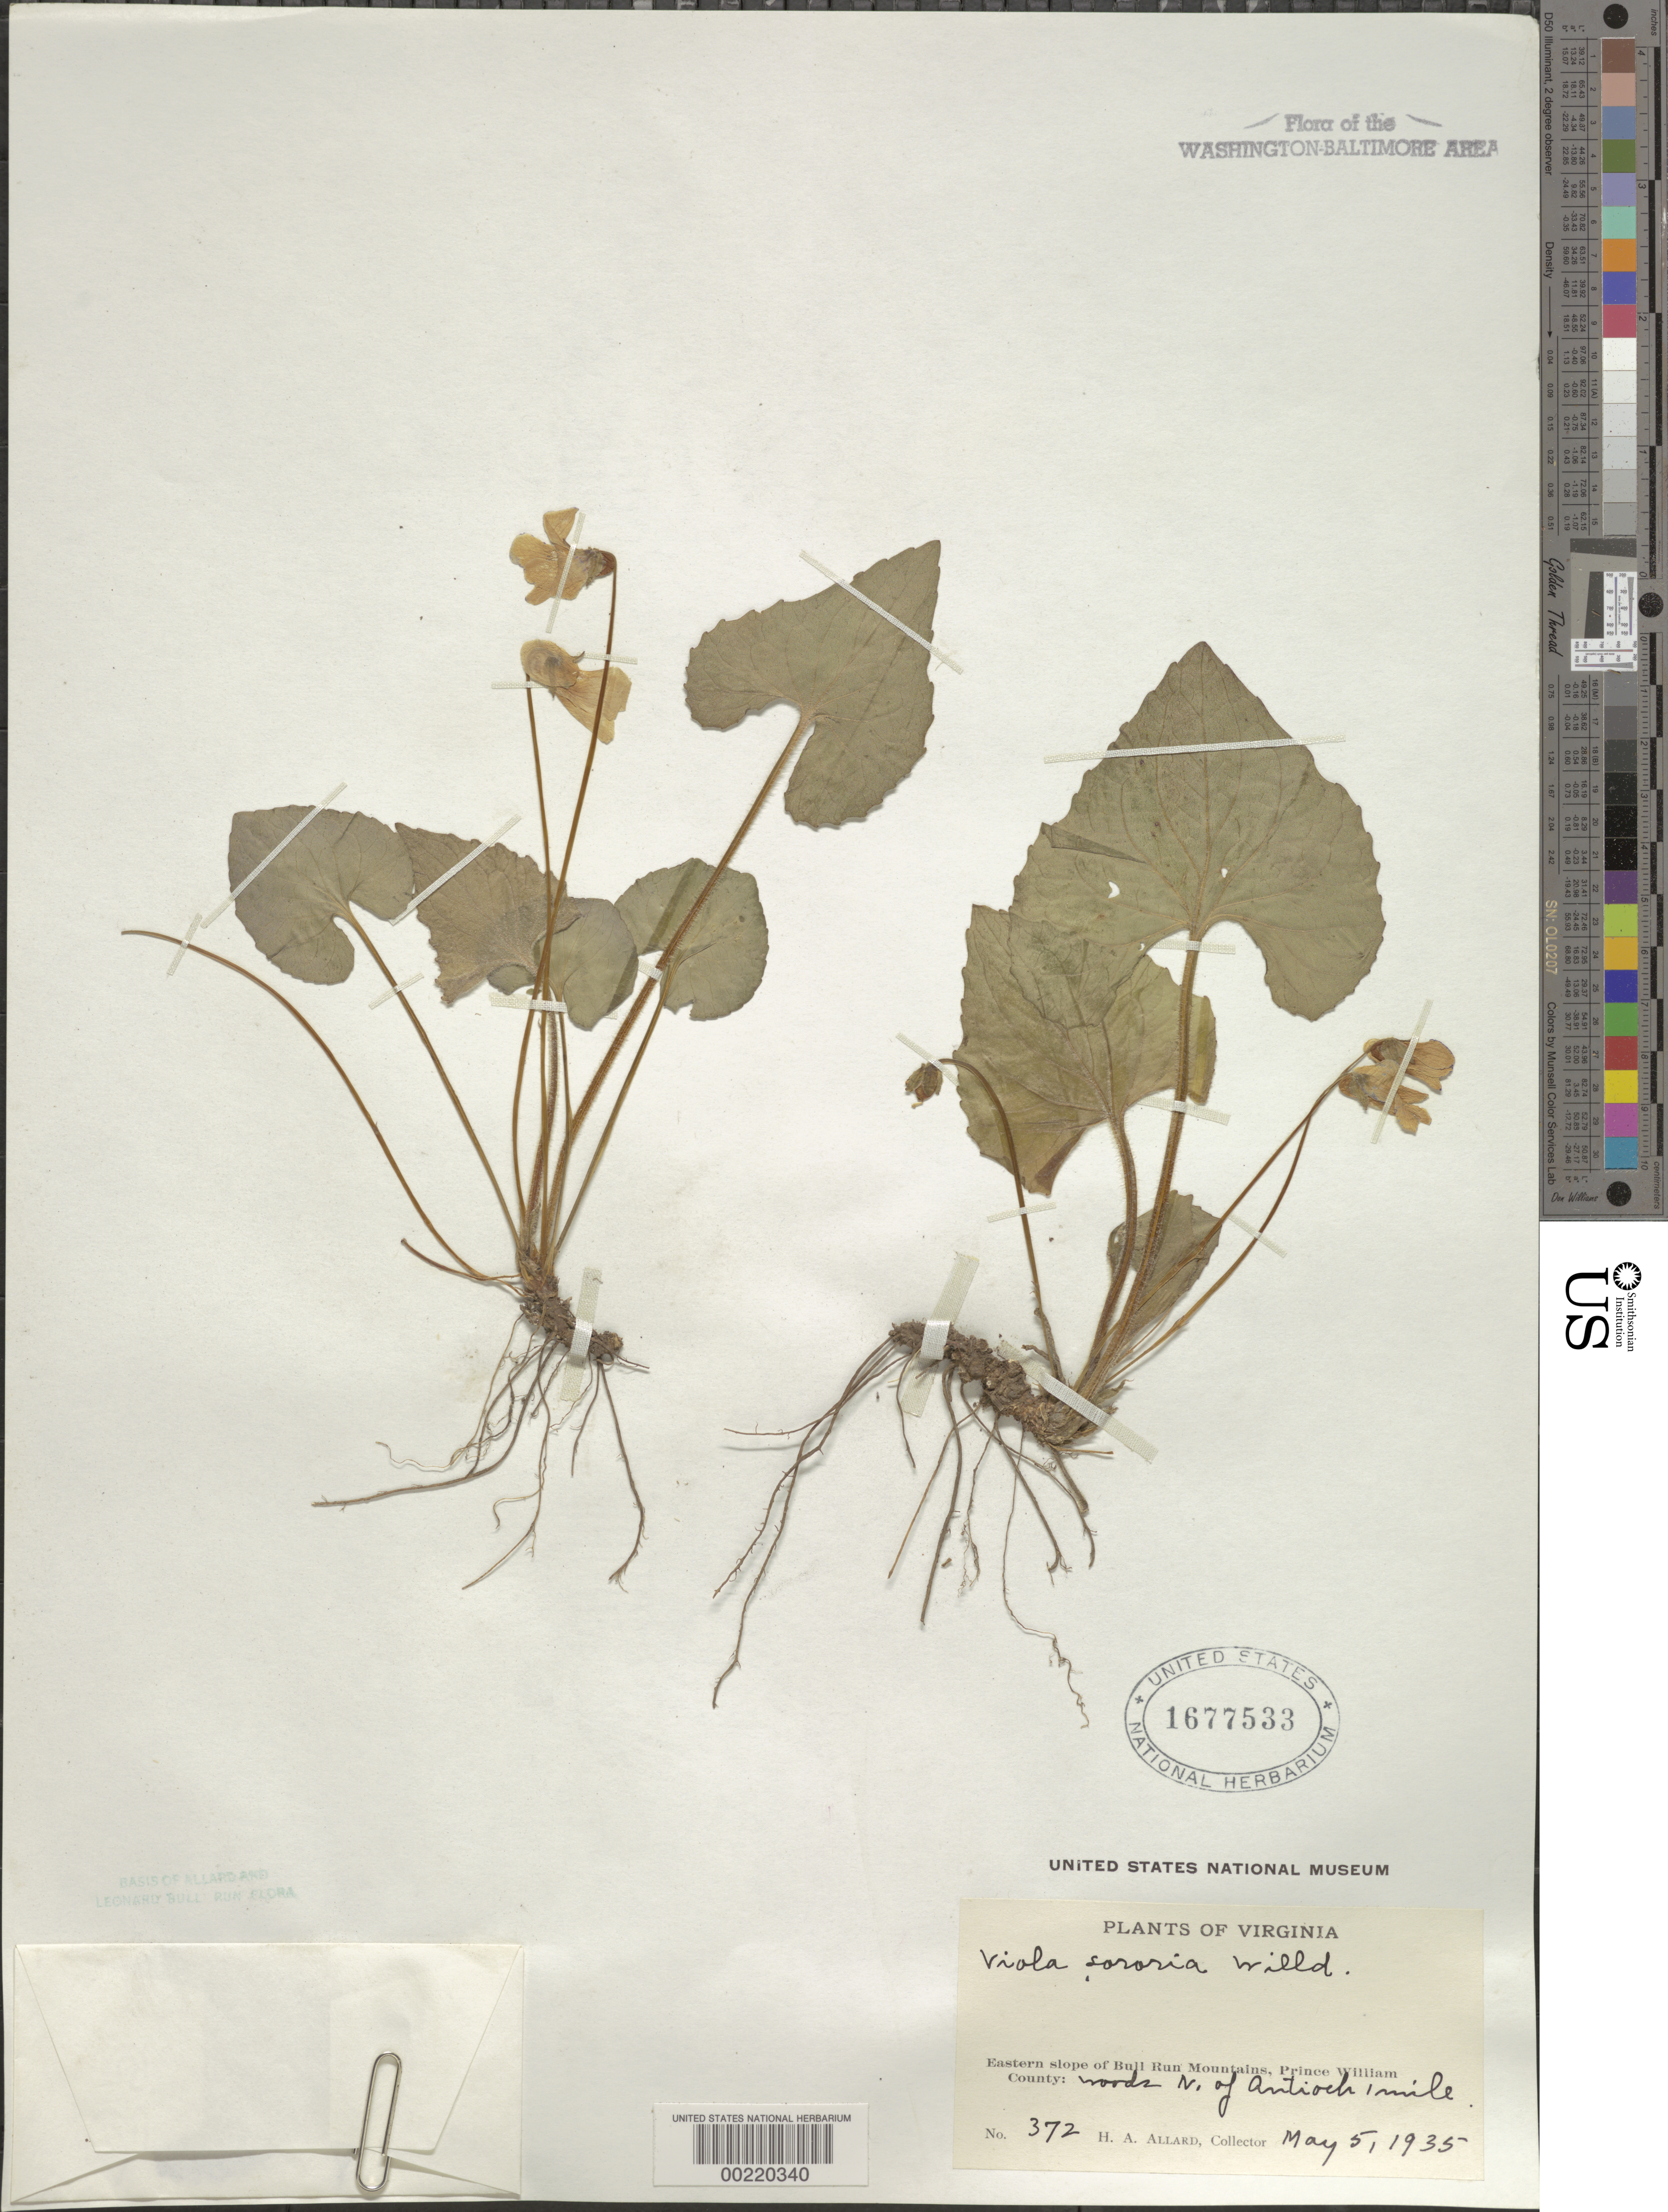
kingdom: Plantae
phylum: Tracheophyta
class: Magnoliopsida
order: Malpighiales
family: Violaceae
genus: Viola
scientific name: Viola sororia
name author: Willd.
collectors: H. A. Allard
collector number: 372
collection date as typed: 05 May 1935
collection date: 1935-05-05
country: United States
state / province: Virginia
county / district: Prince William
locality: North of Antioch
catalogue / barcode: US 1677533